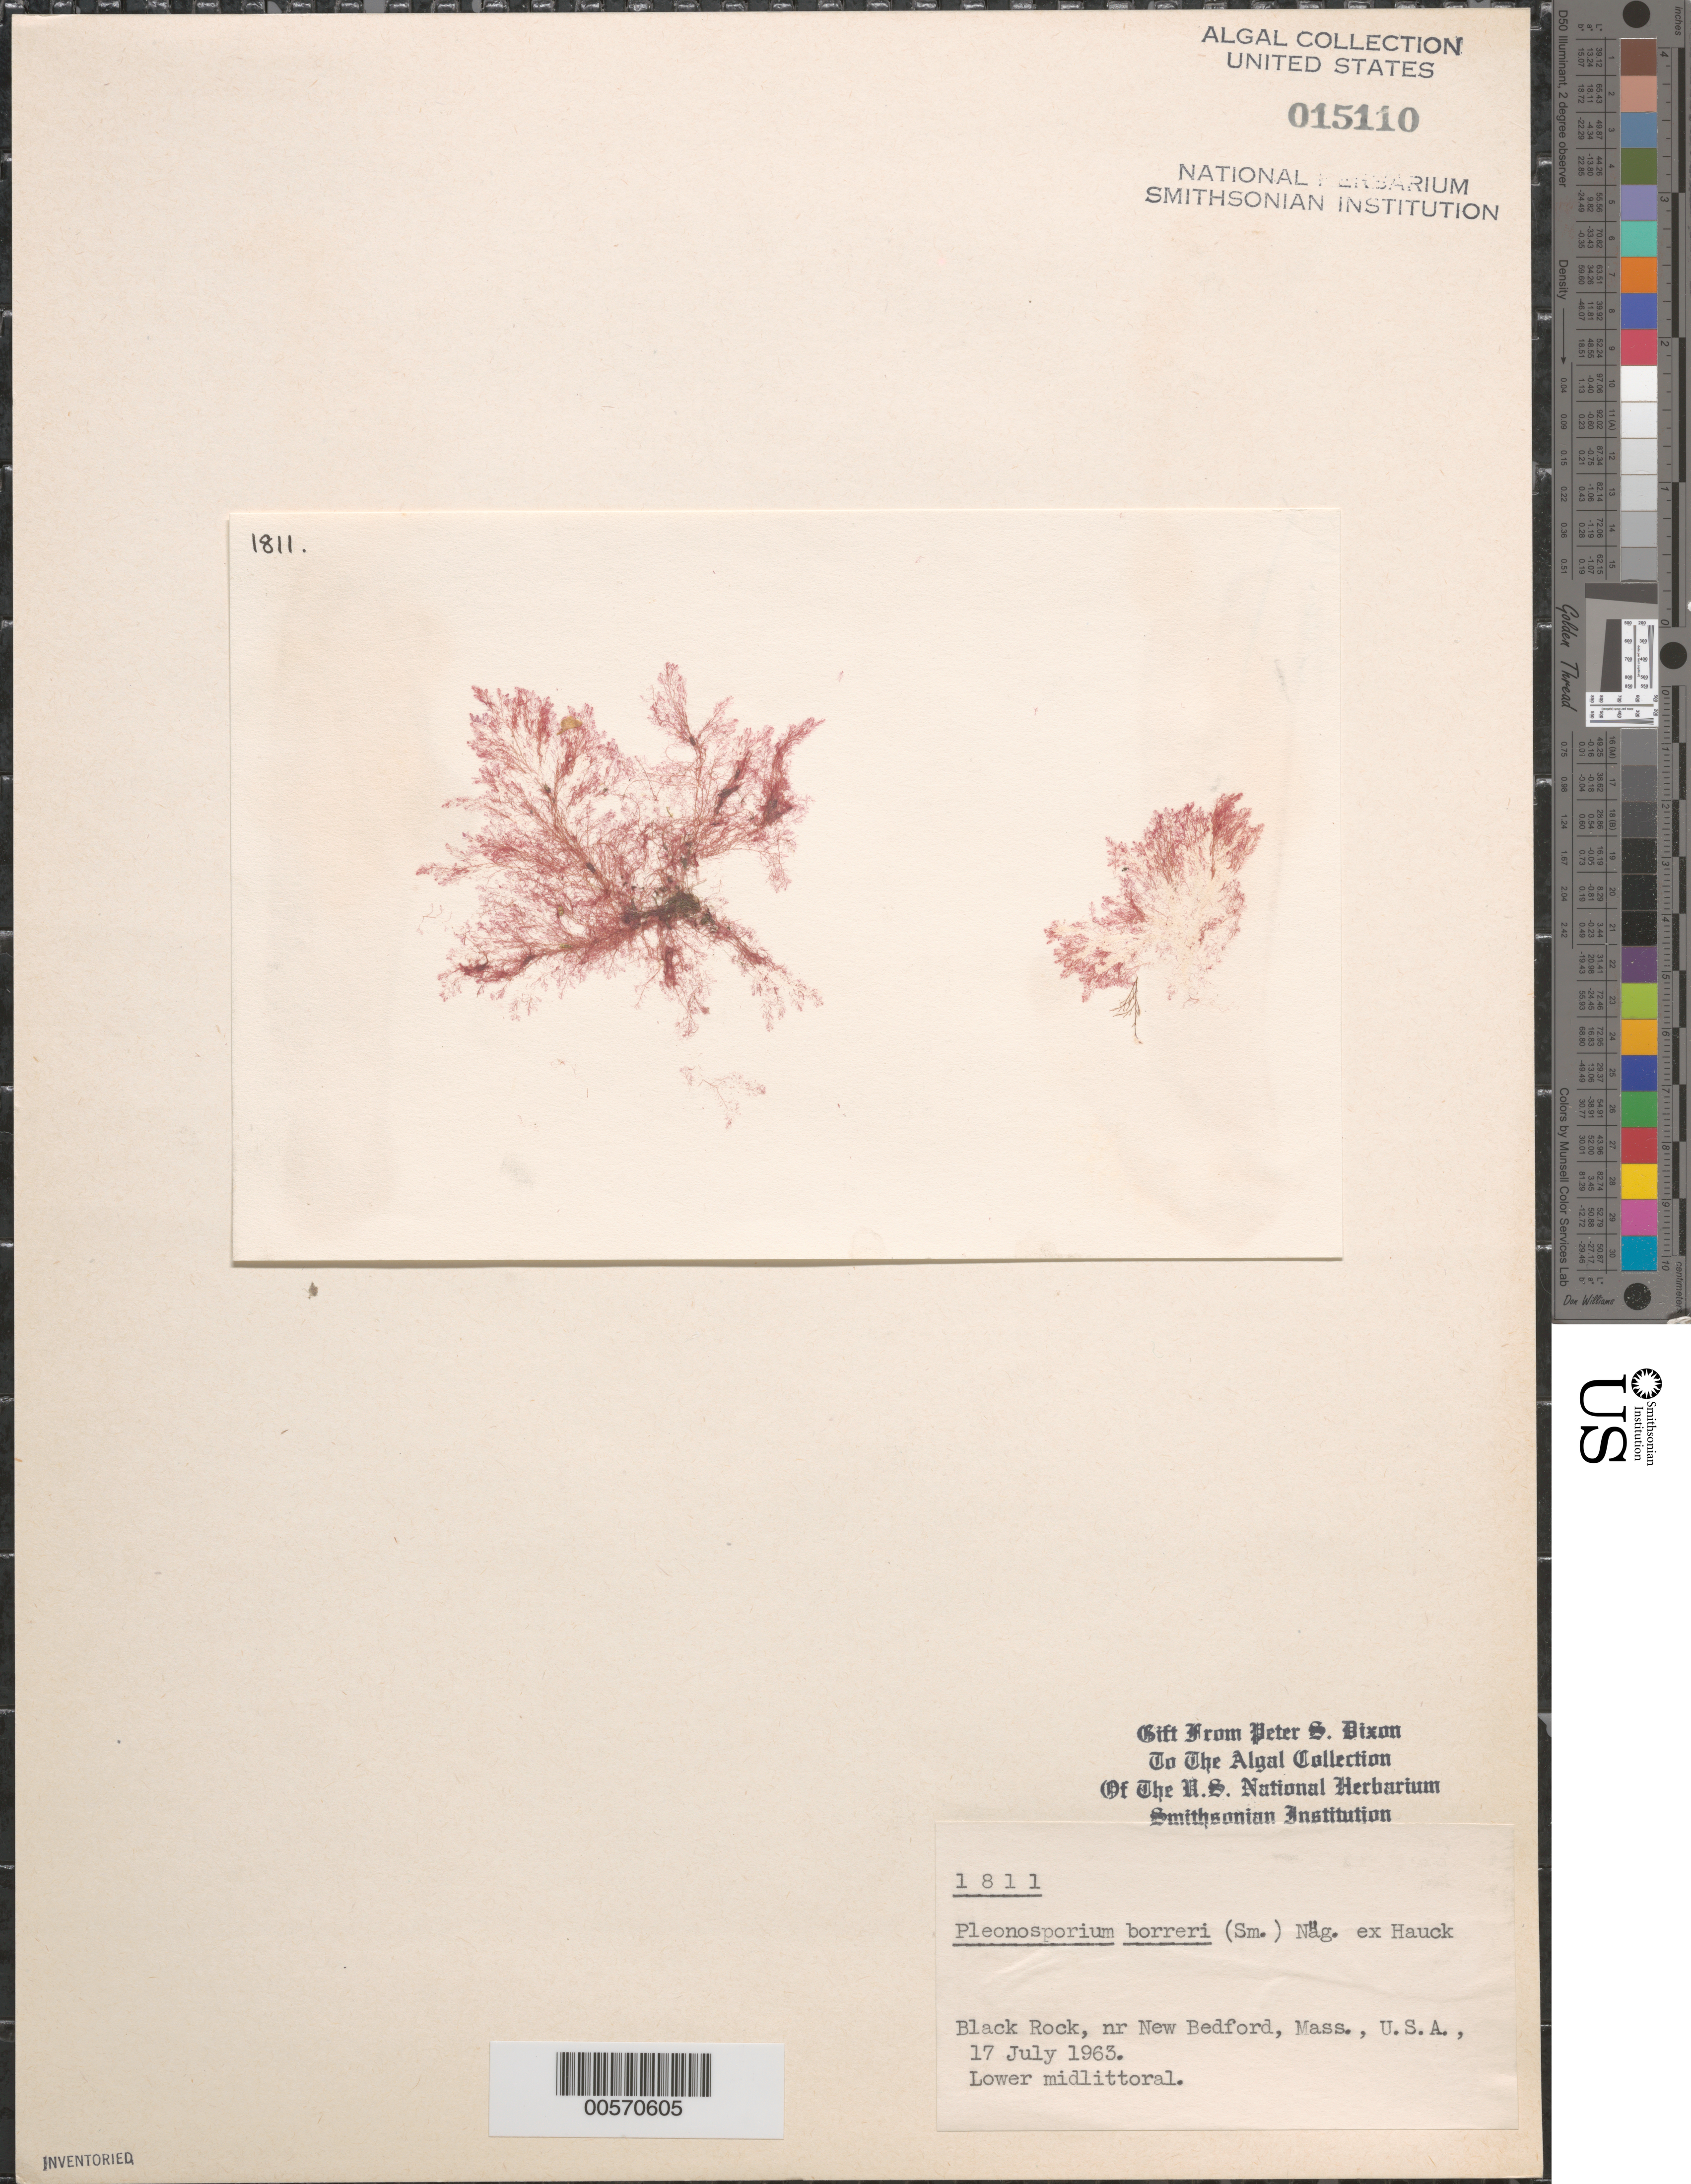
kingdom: Plantae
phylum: Rhodophyta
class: Florideophyceae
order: Ceramiales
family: Wrangeliaceae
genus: Pleonosporium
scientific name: Pleonosporium borreri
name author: (Sm.) Näg.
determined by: Dixon, P. S.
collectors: P. S. Dixon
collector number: PSD 1811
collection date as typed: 17 Jul 1963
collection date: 1963-07-17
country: United States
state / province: Massachusetts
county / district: Bristol County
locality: Black Rock, near New Bedford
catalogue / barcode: US 15110